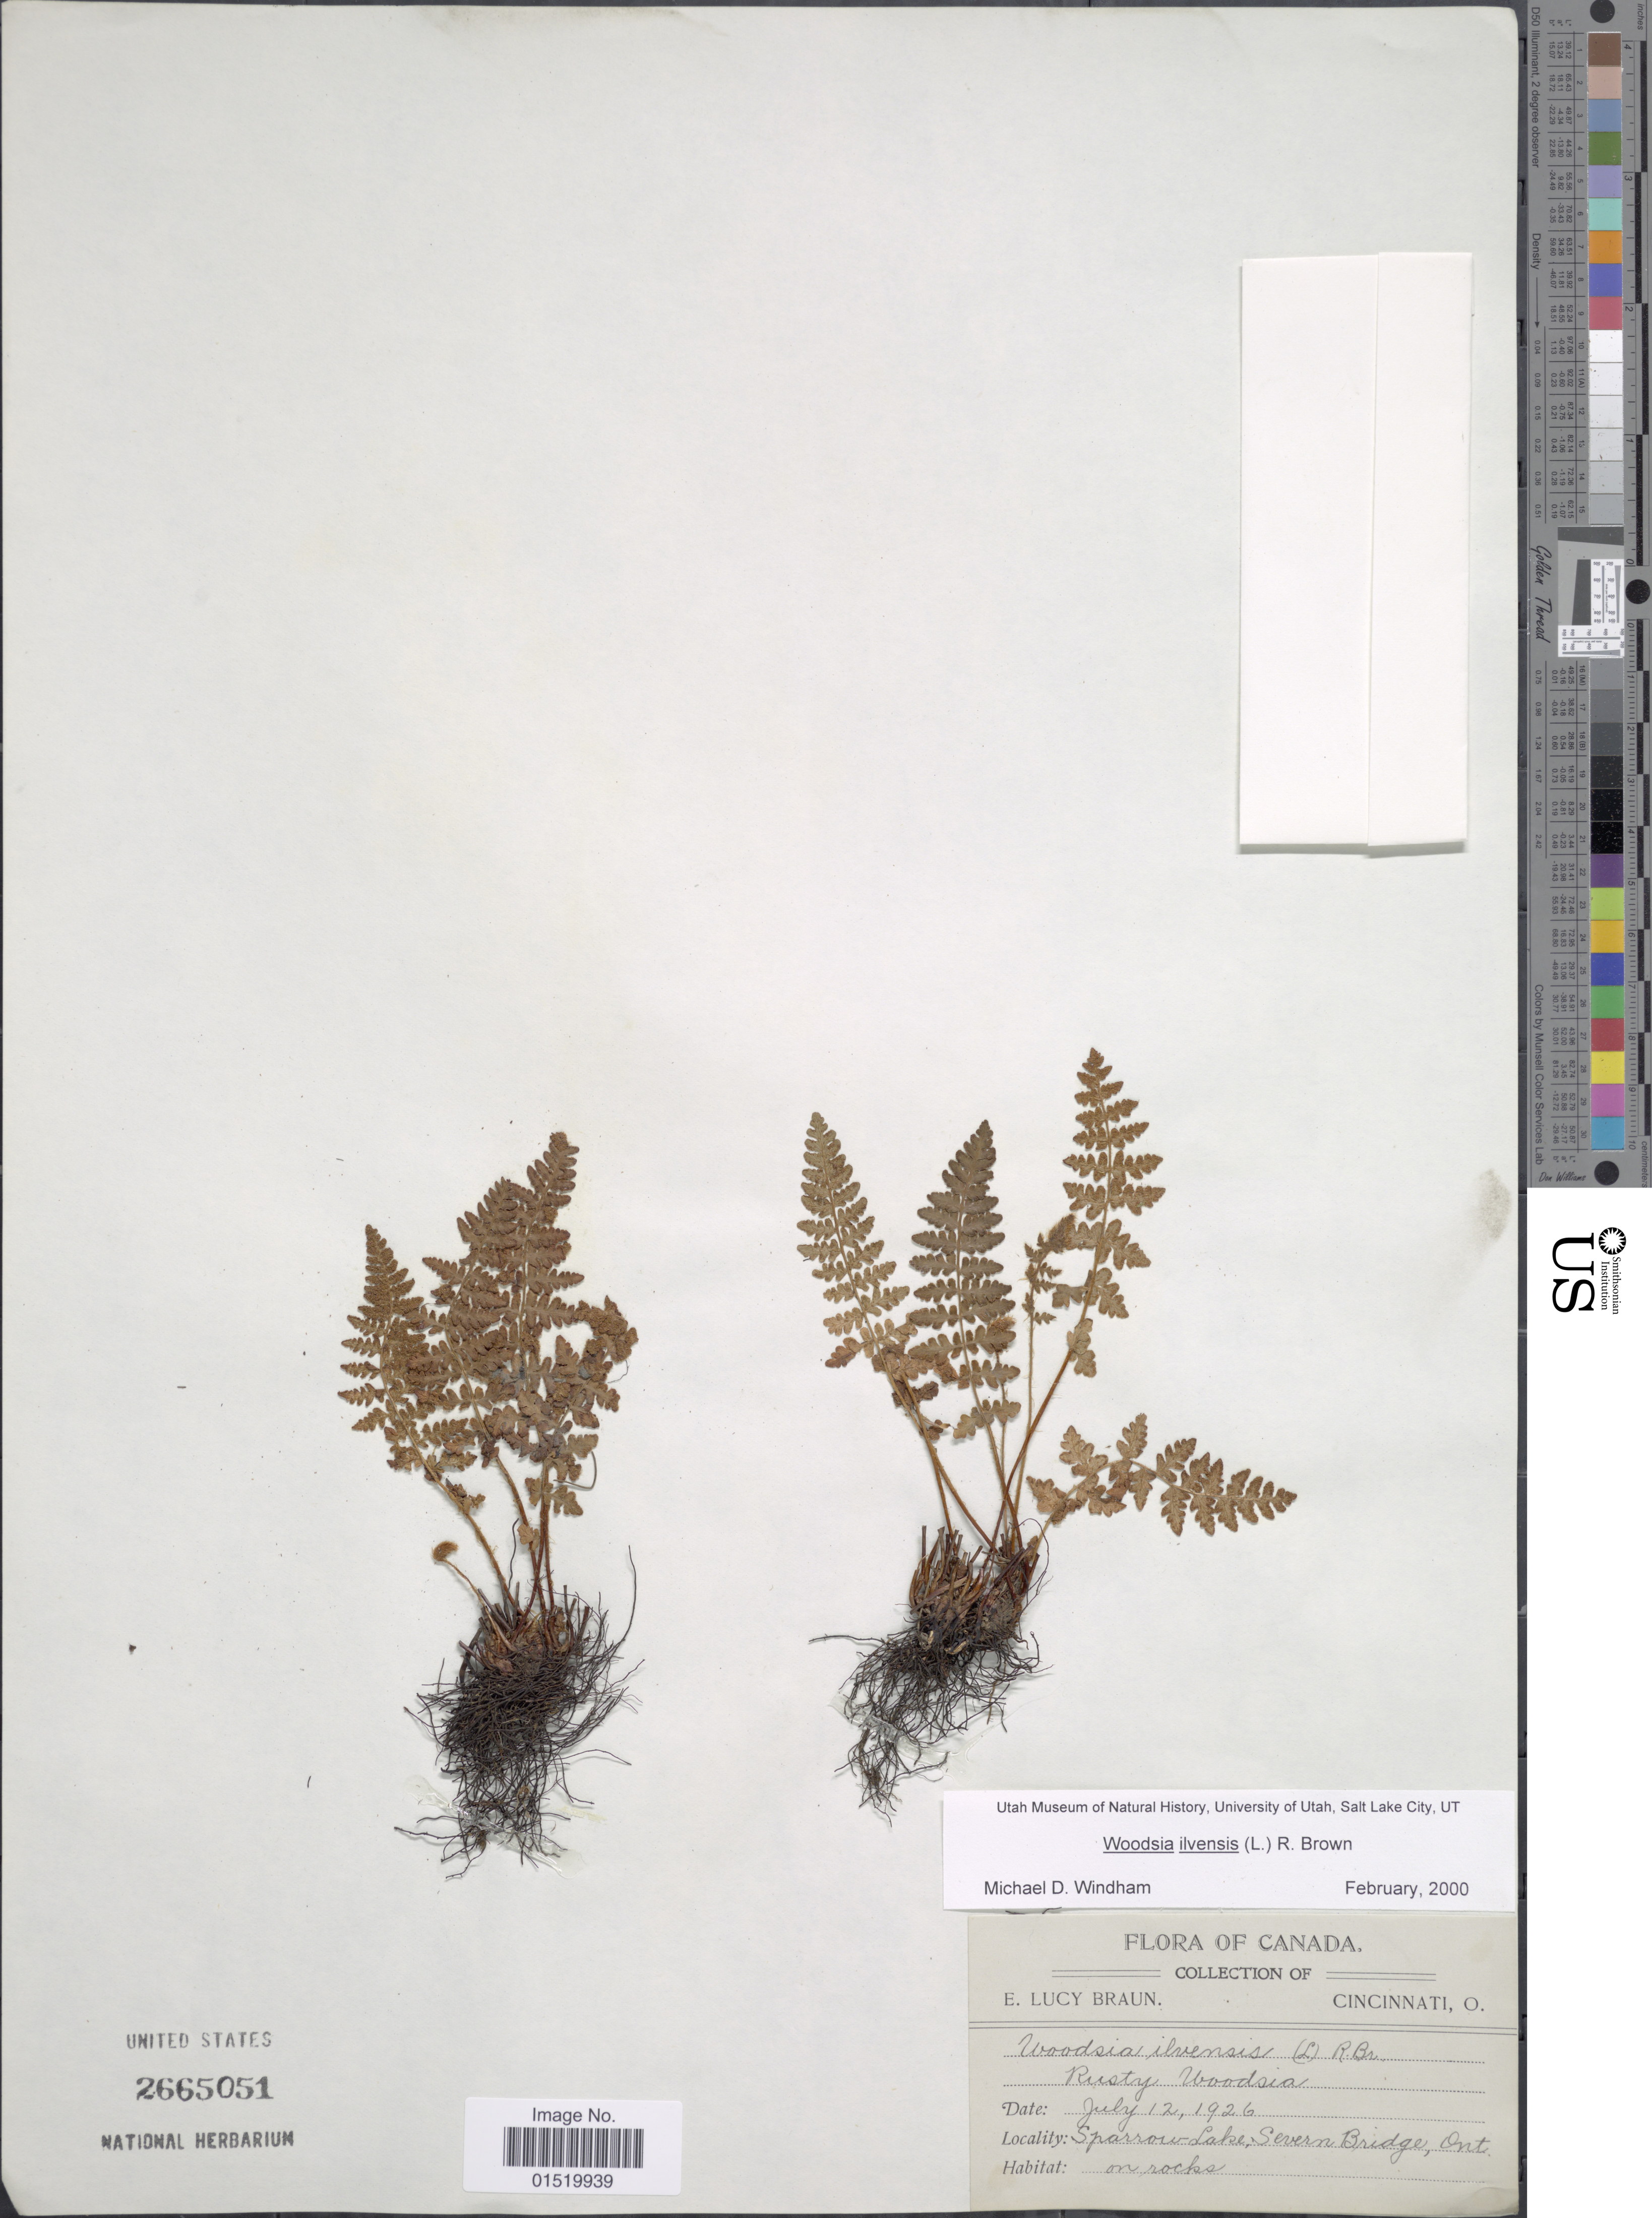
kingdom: Plantae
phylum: Tracheophyta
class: Polypodiopsida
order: Polypodiales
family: Woodsiaceae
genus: Woodsia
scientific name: Woodsia ilvensis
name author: (L.) R. Br.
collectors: E. L. Braun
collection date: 1926-07-12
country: Canada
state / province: Ontario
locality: Sparrow Lake, Severn Bridge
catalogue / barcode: US 2665051